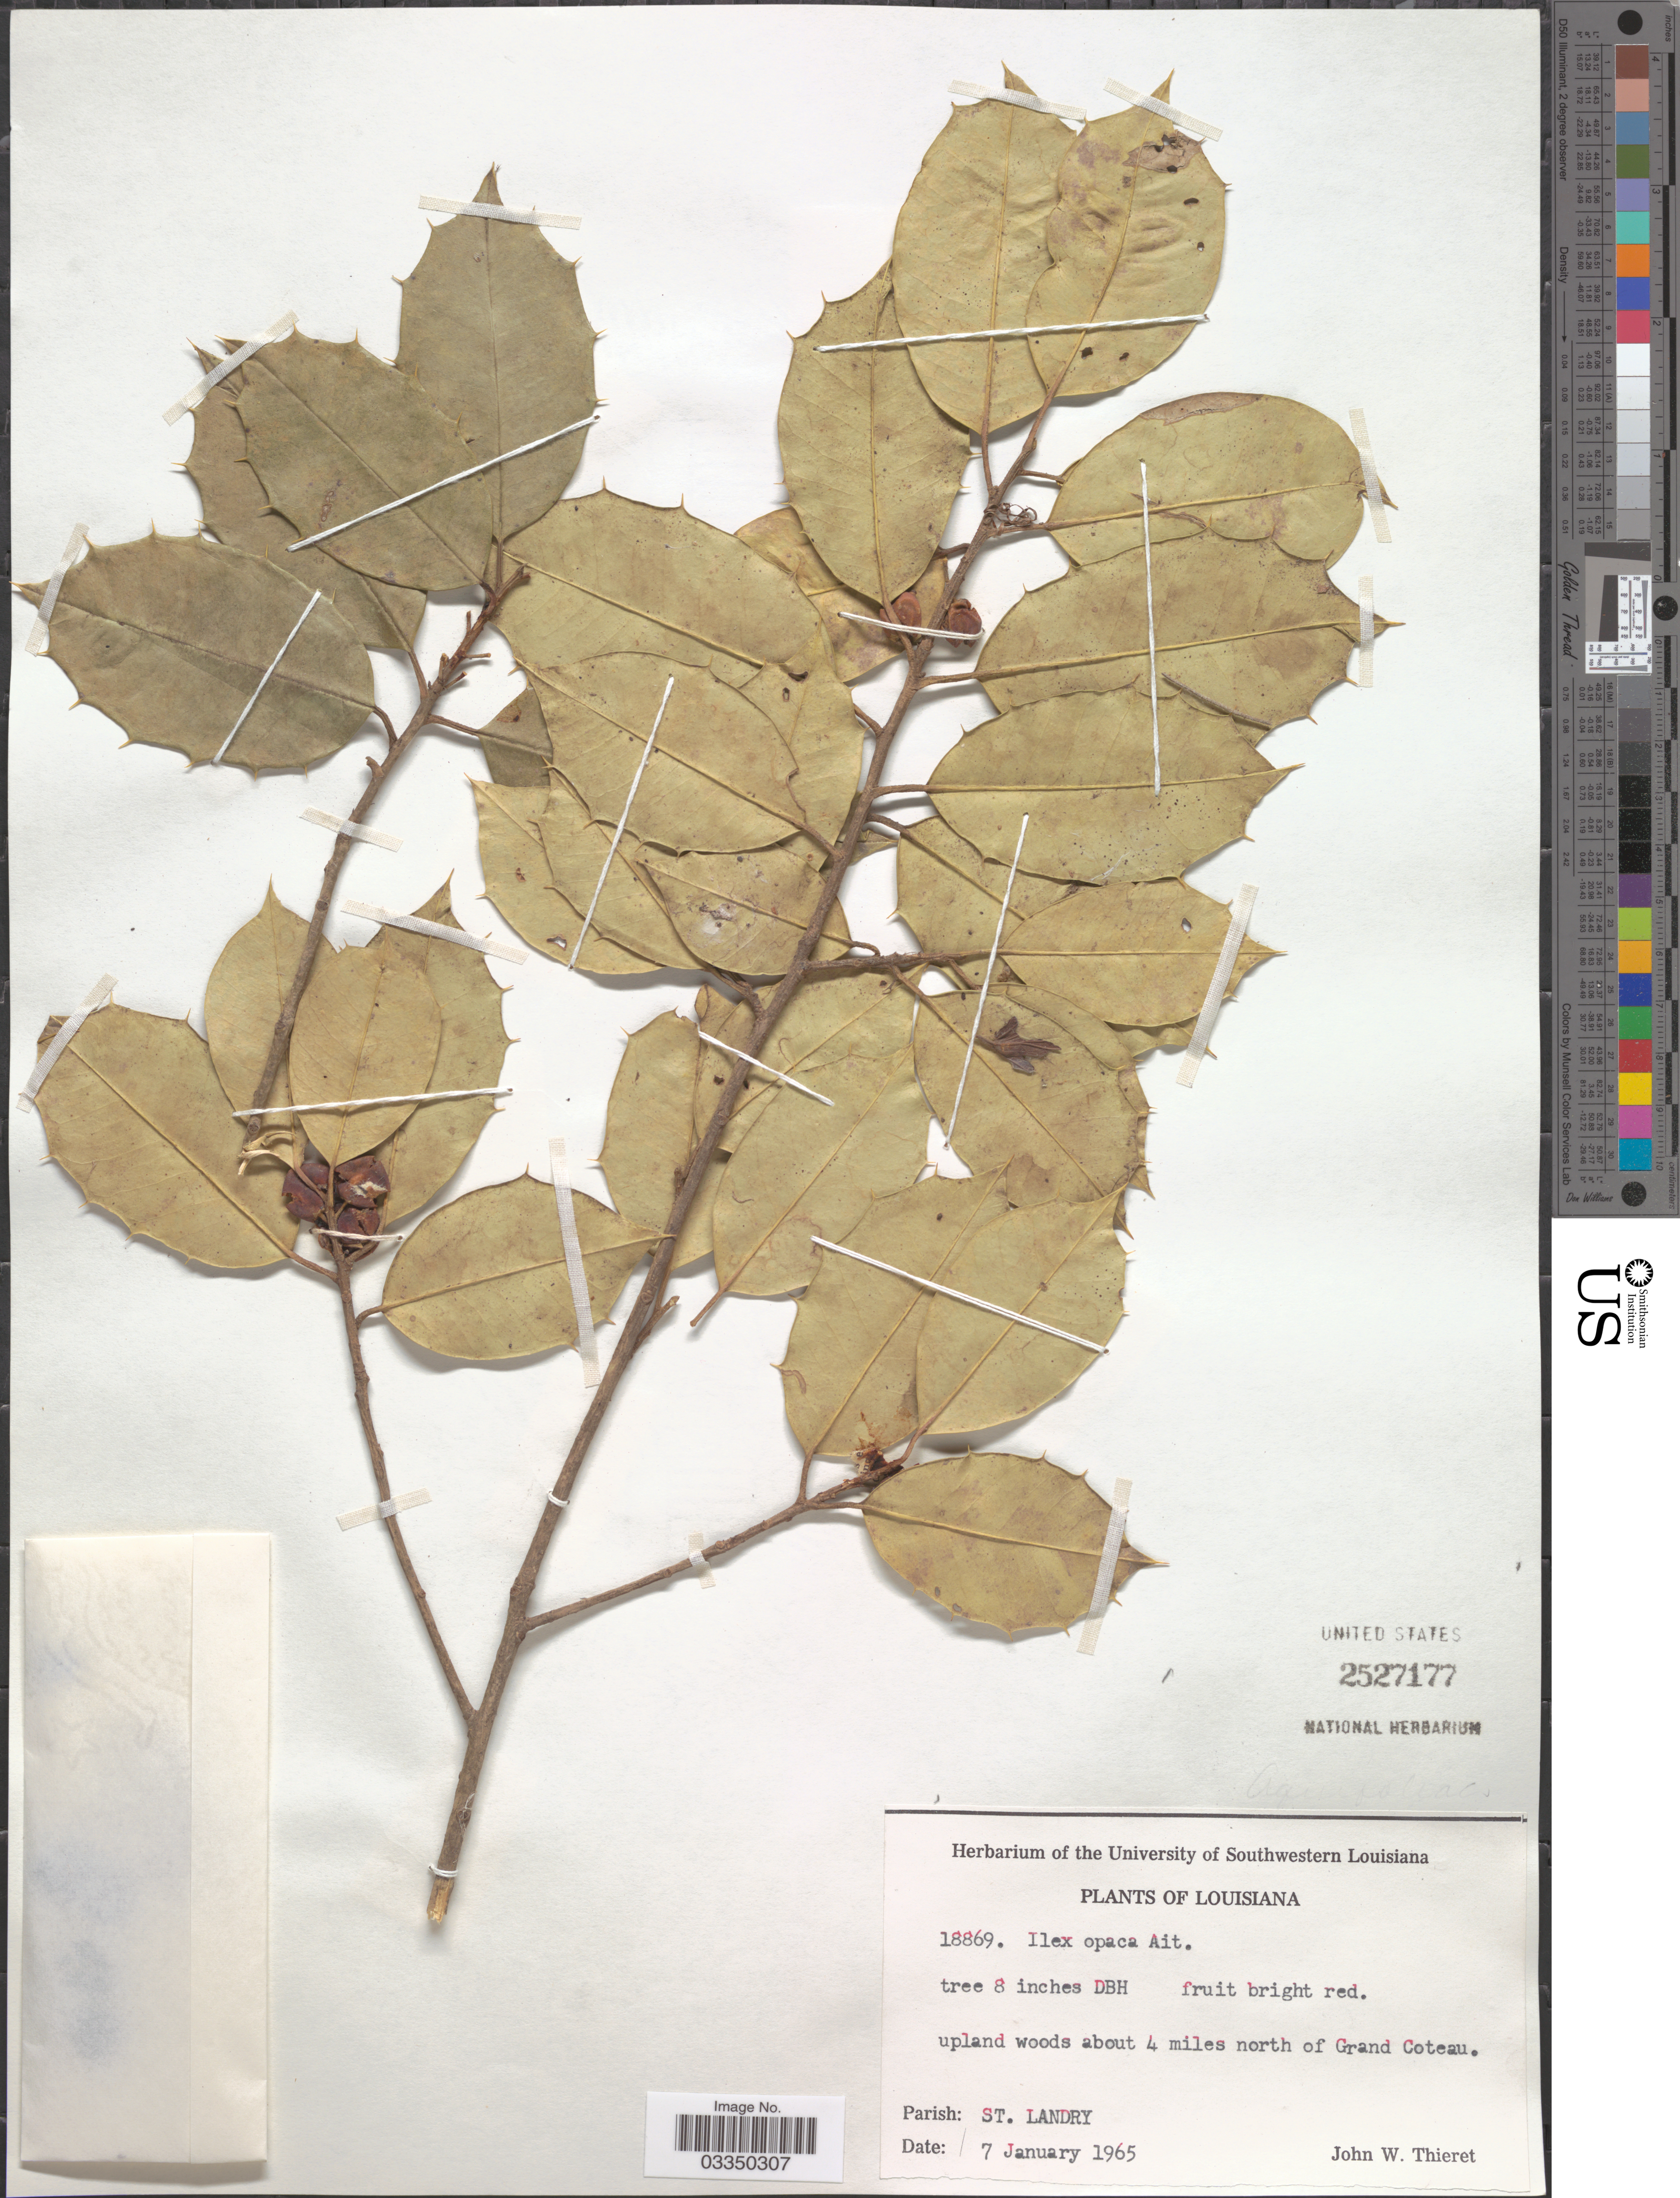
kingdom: Plantae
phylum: Tracheophyta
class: Magnoliopsida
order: Aquifoliales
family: Aquifoliaceae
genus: Ilex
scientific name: Ilex opaca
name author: Aiton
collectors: J. W. Thieret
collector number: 18869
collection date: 1965-01-07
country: United States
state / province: Louisiana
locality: Upland woods about 4 miles north of Grand Coteau. Parish: St. Landry.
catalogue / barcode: US 2527177